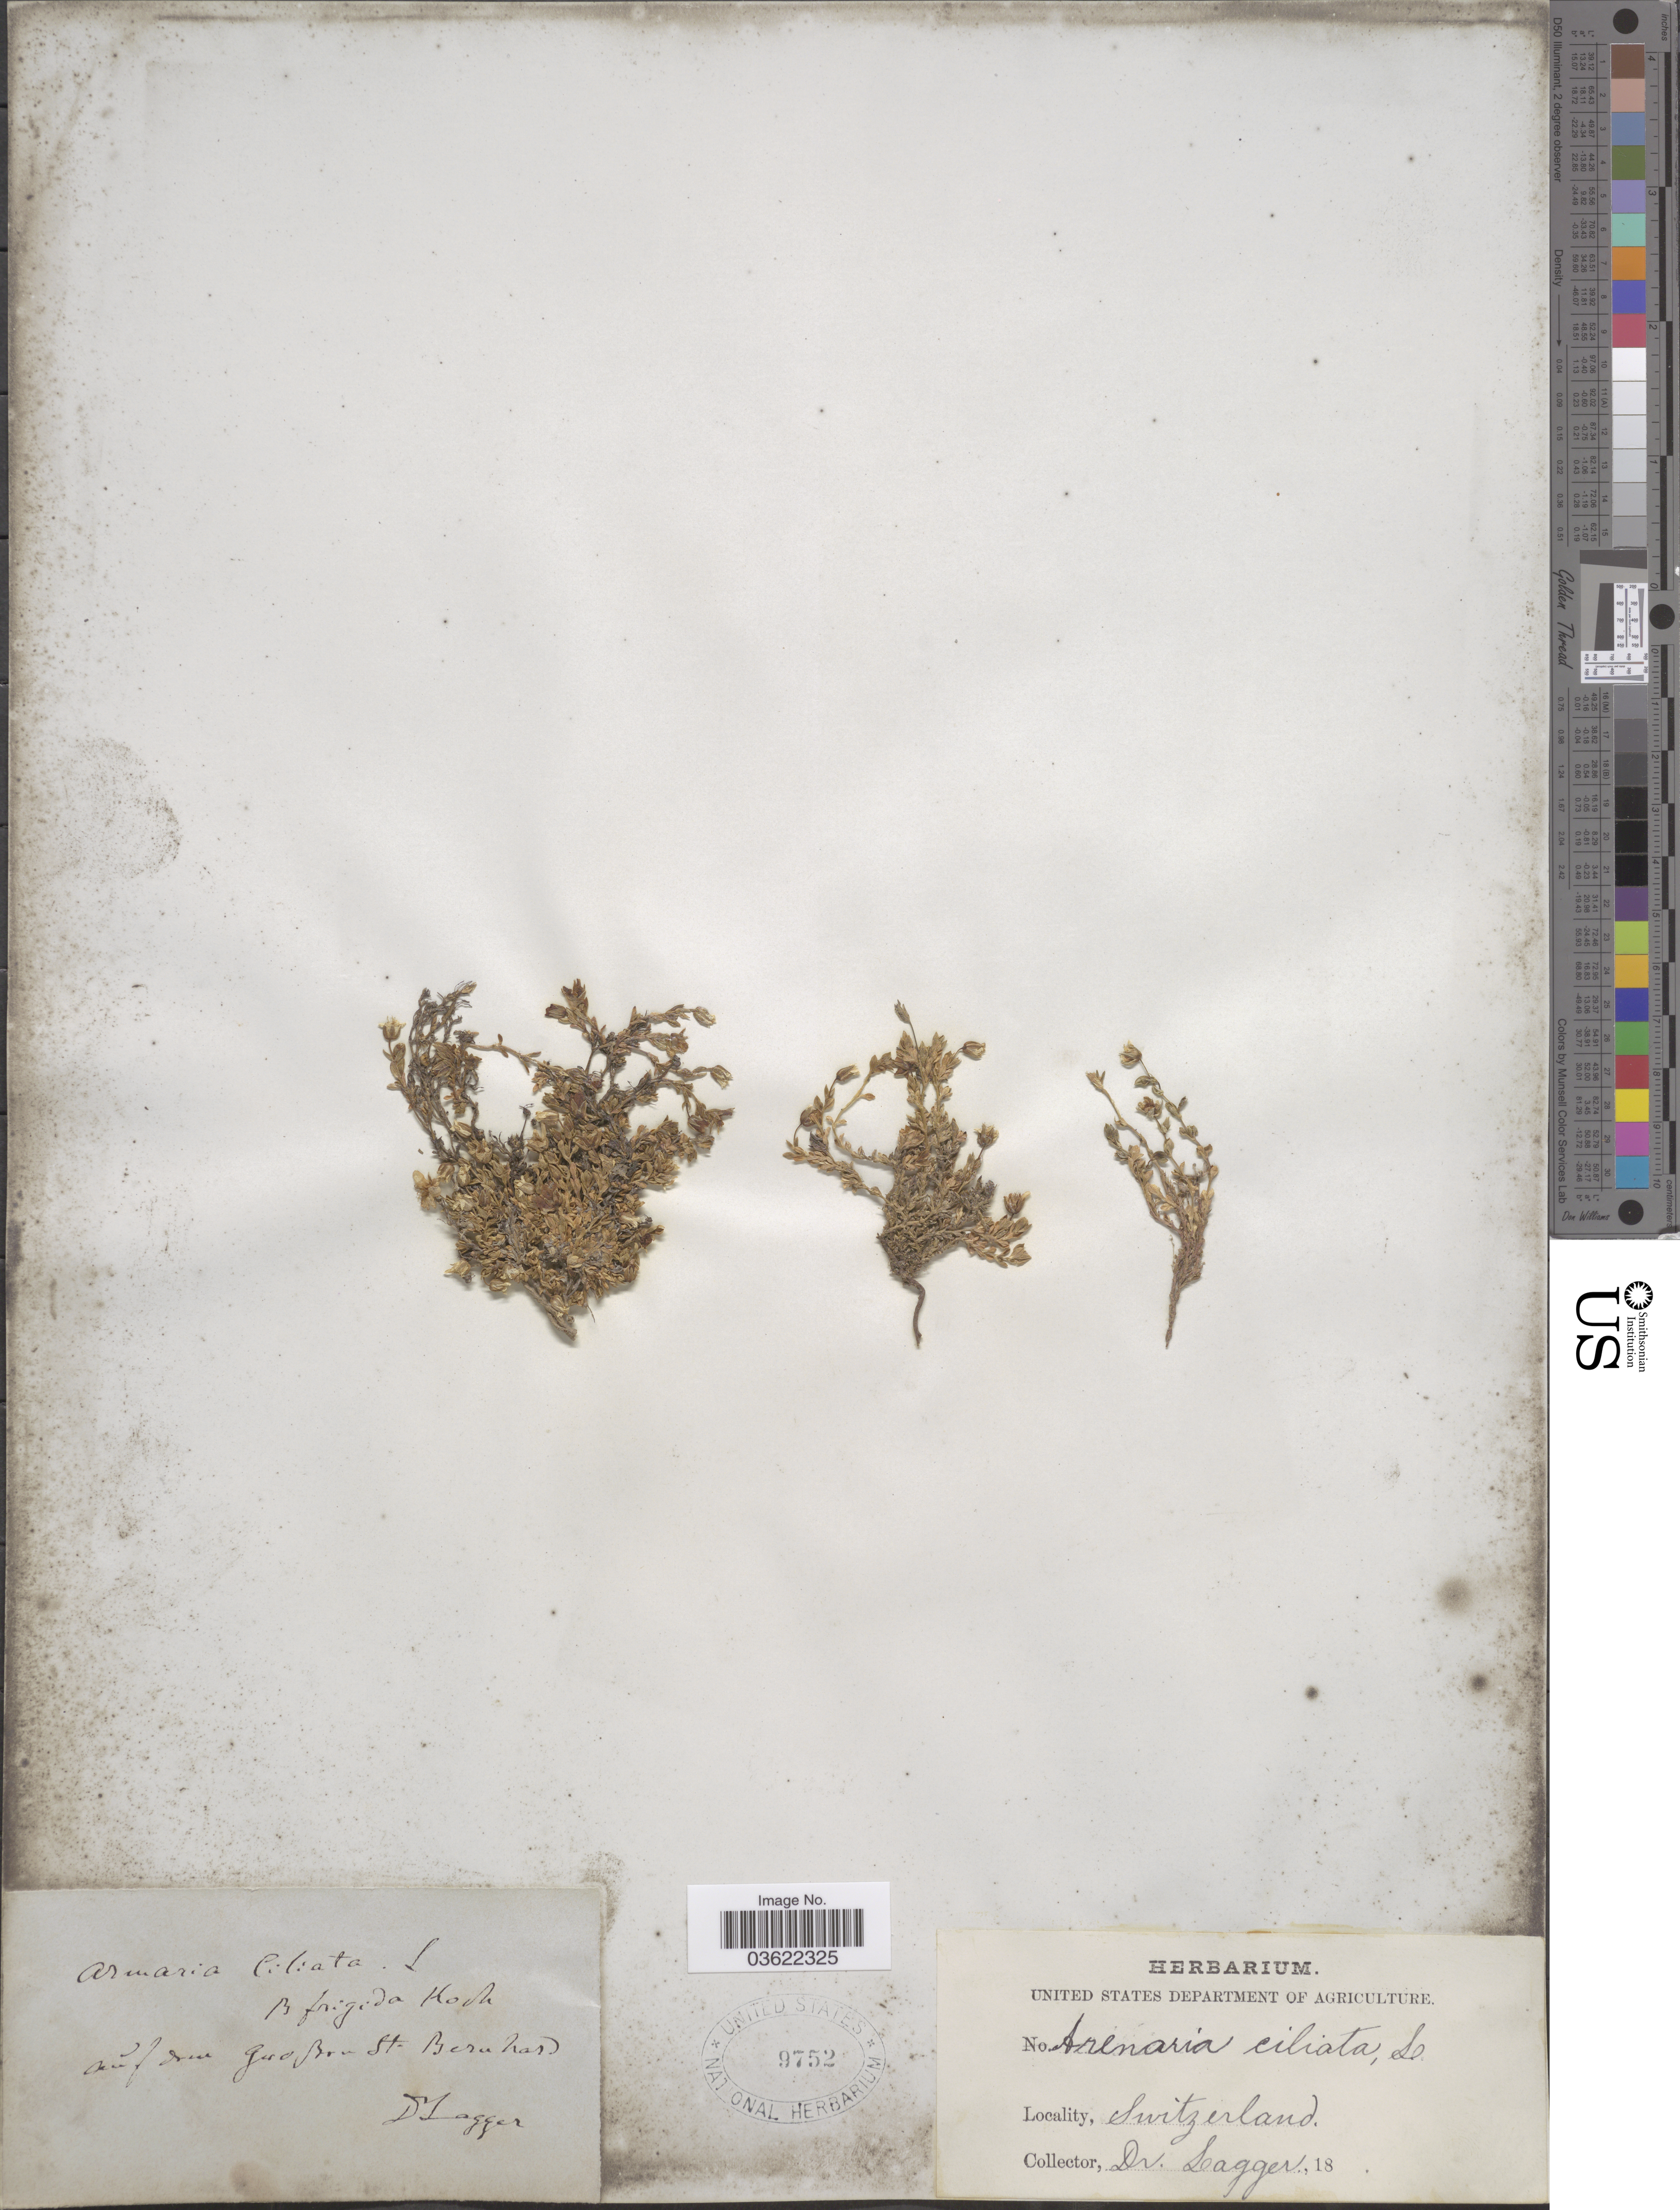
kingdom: Plantae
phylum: Tracheophyta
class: Magnoliopsida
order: Caryophyllales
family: Caryophyllaceae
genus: Arenaria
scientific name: Arenaria ciliata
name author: L.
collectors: F. J. Lagger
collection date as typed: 18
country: Switzerland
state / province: Valais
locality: St. Bernhard.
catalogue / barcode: US 9752